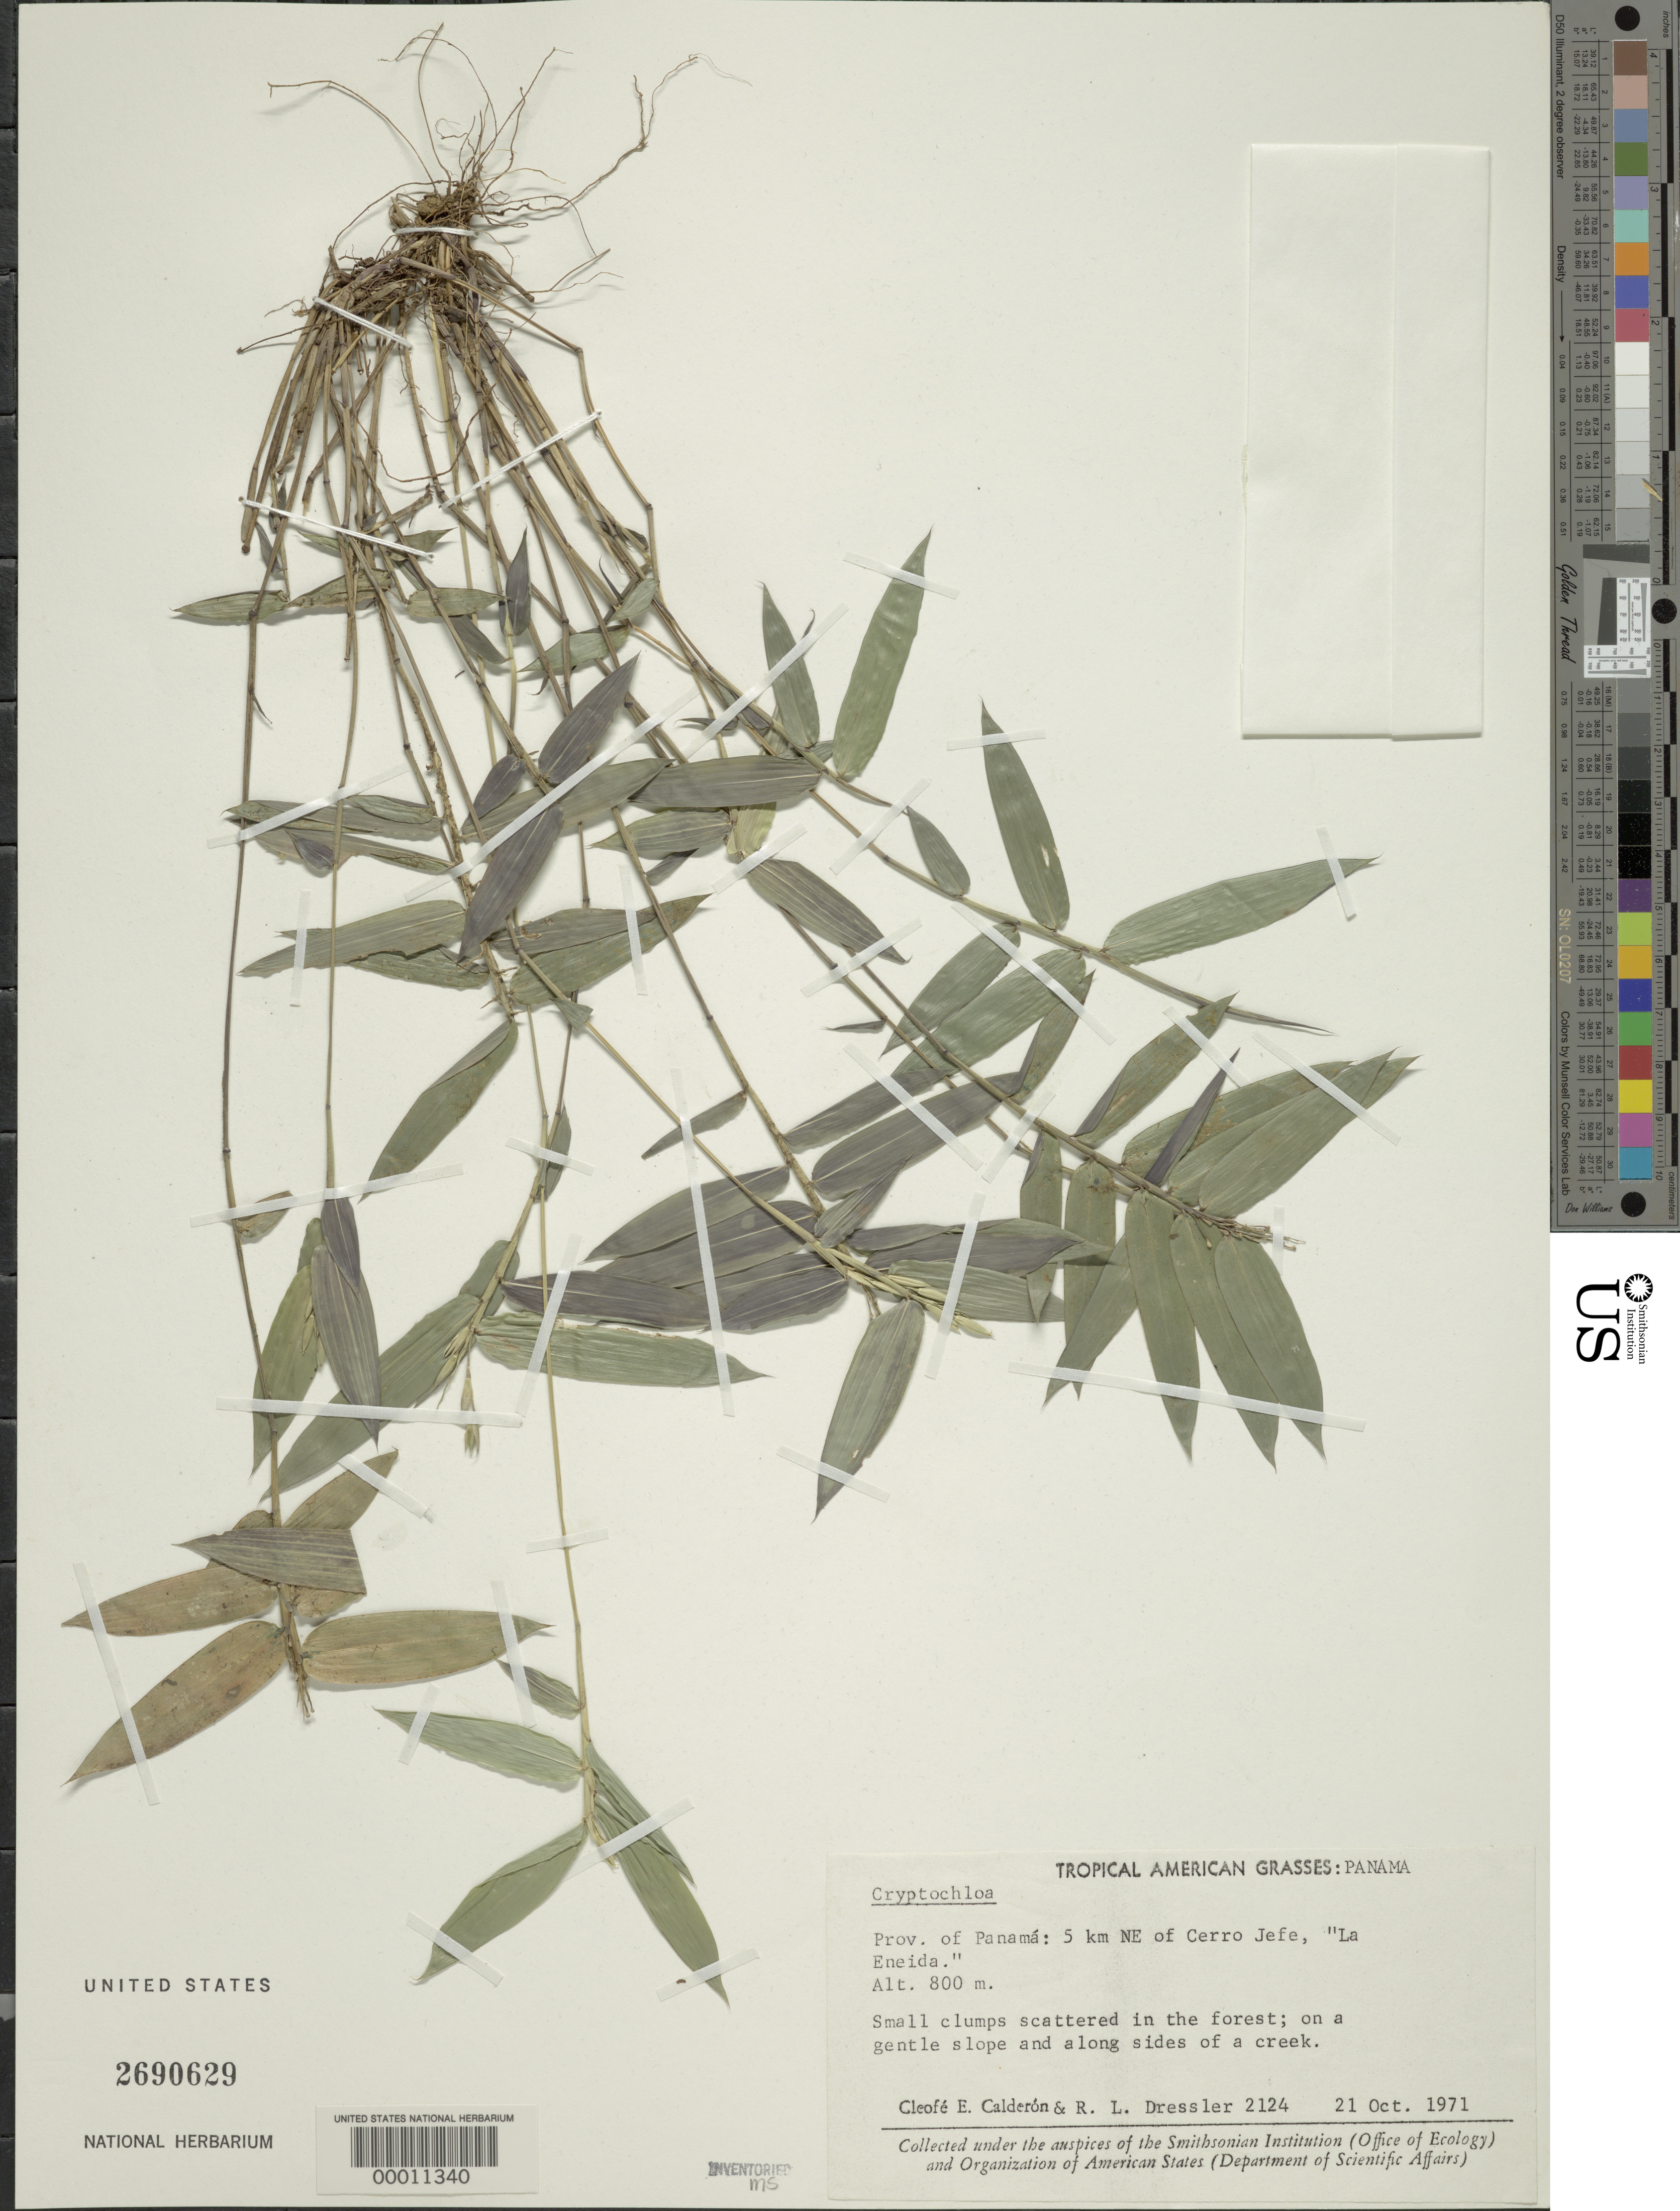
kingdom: Plantae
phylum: Tracheophyta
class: Liliopsida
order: Poales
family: Poaceae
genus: Cryptochloa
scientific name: Cryptochloa variana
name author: Swallen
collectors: C. E. Calderón & R. Dressler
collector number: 2124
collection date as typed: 21 Oct 1971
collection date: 1971-10-21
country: Panama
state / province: Panamá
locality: Cerro Jefe, La Eneida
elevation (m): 800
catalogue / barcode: US 2690629